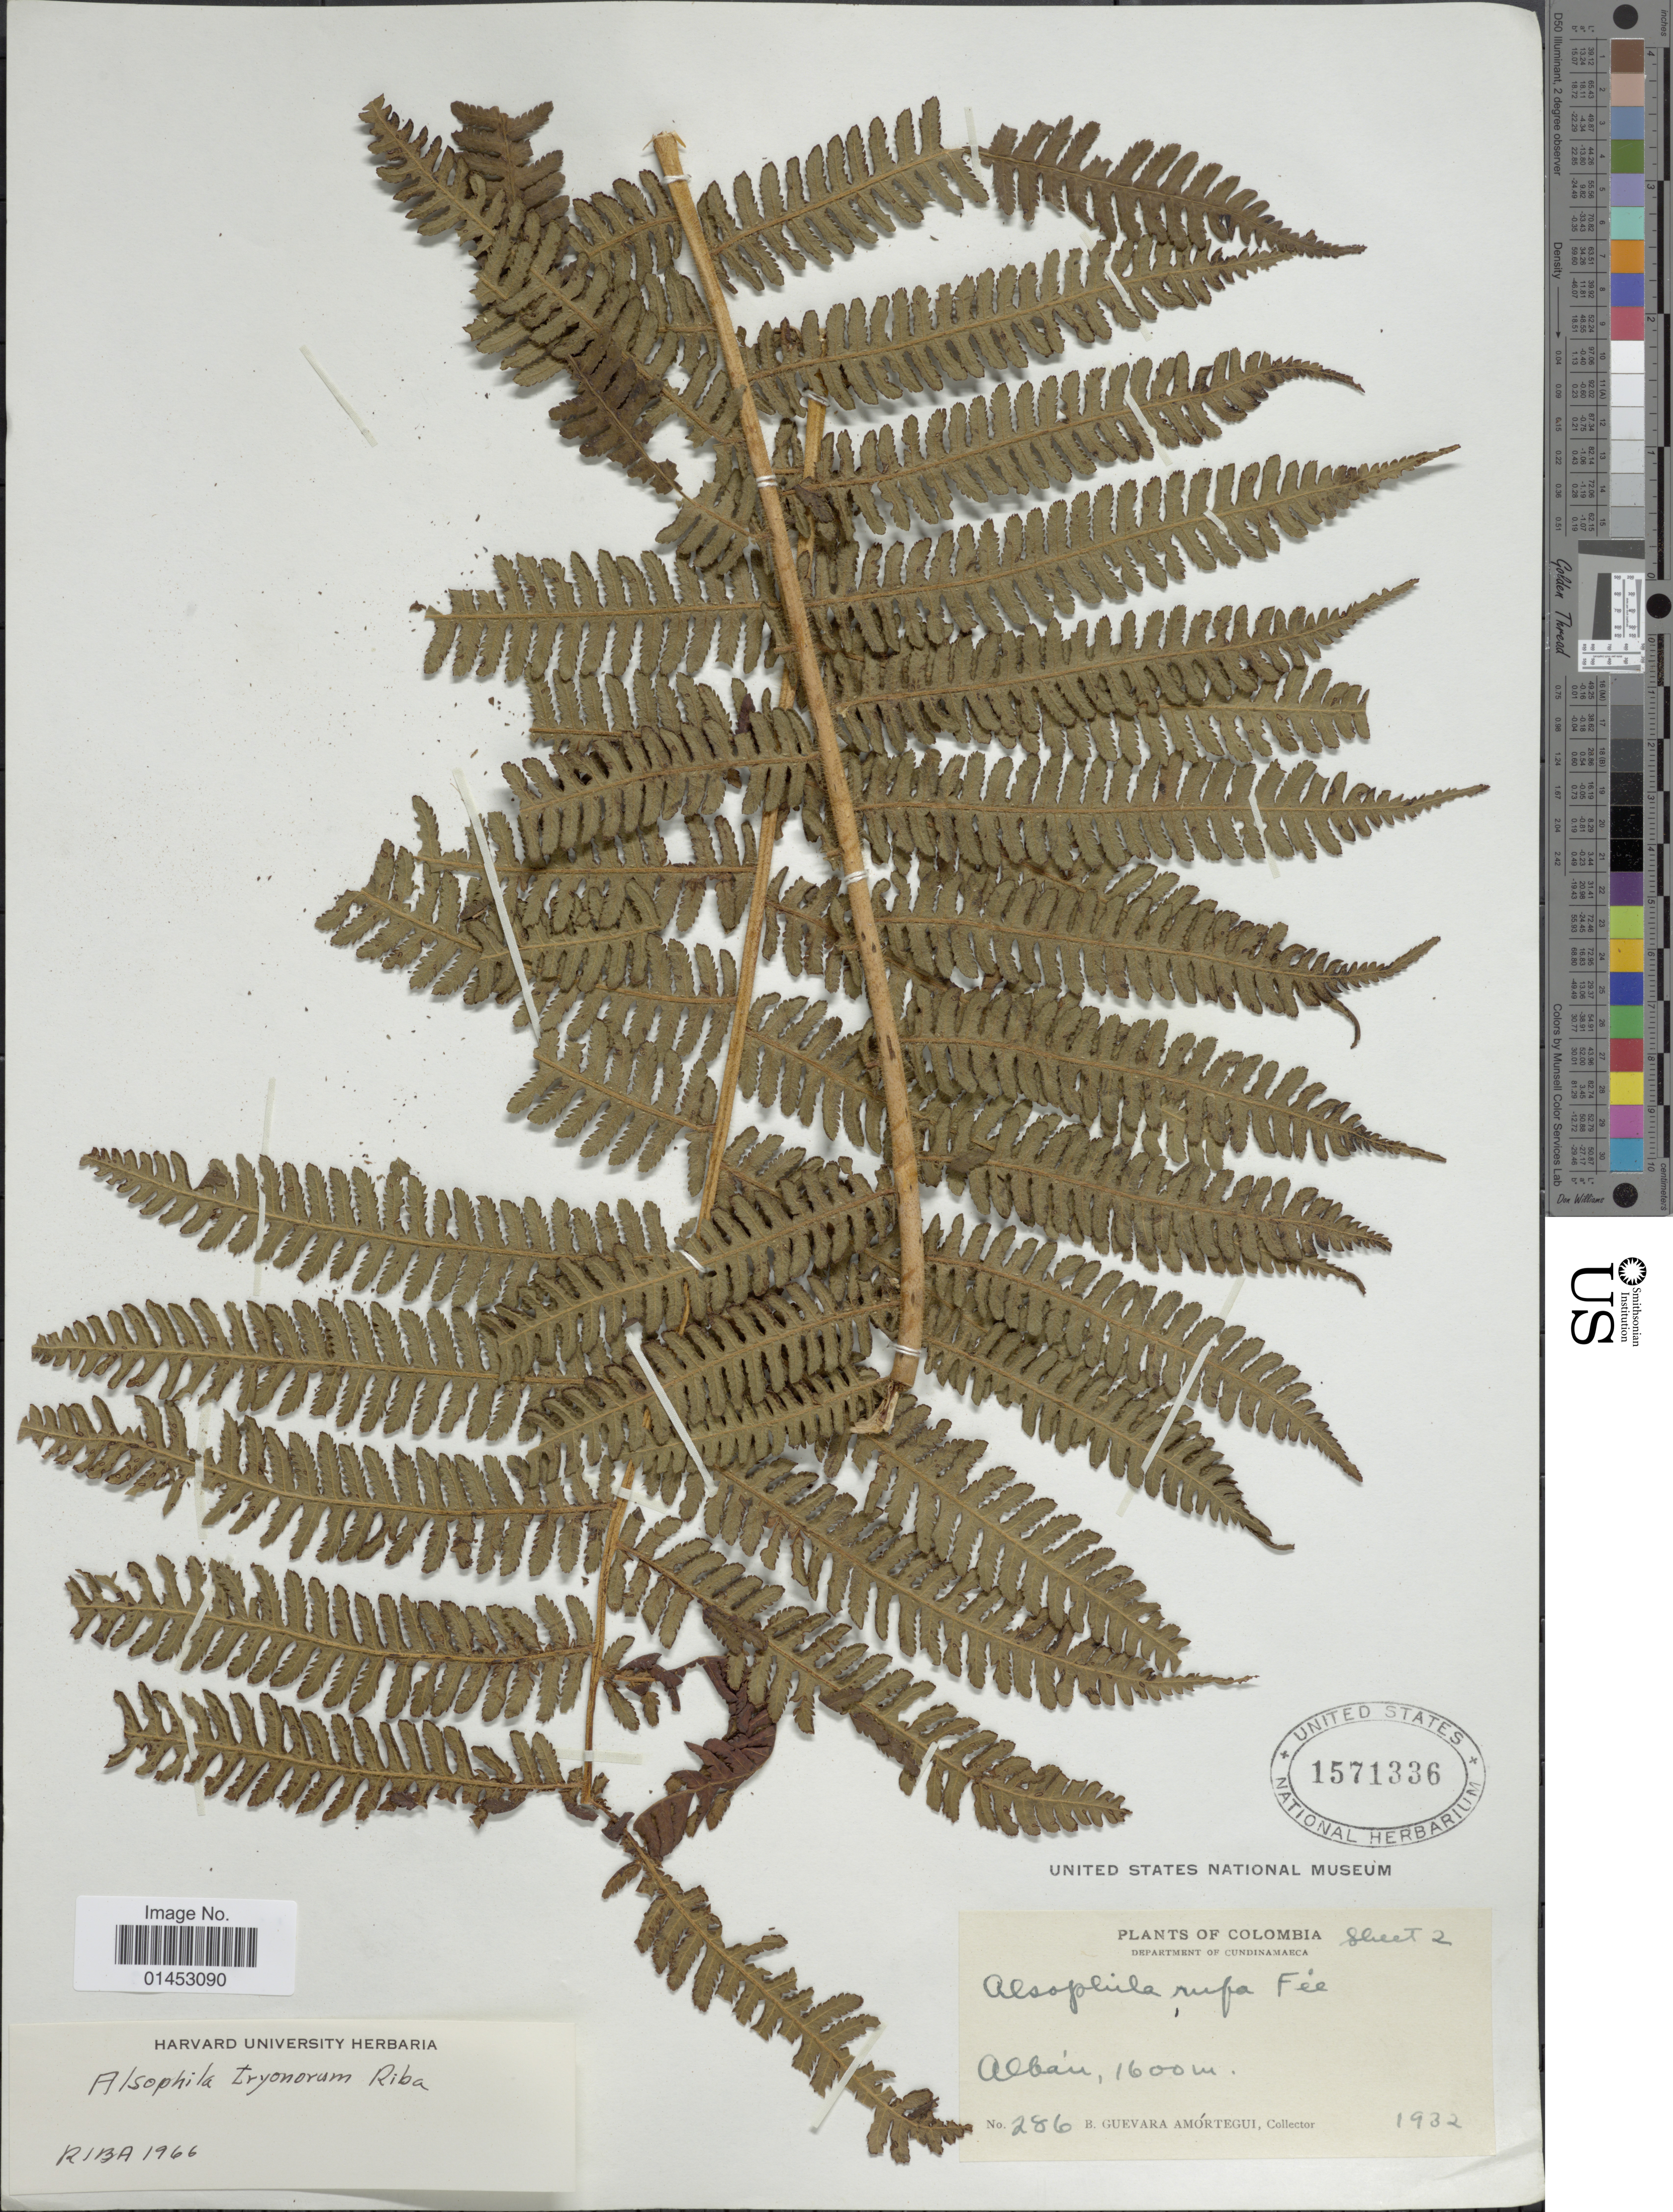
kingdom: Plantae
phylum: Tracheophyta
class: Polypodiopsida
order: Cyatheales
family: Cyatheaceae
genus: Cyathea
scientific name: Cyathea tryonorum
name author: (Riba) Lellinger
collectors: B. Amórtegui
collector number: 286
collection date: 1932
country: Colombia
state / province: Cundinamarca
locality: Department of Cundinamarca, Albán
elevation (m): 1600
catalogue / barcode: US 1571336